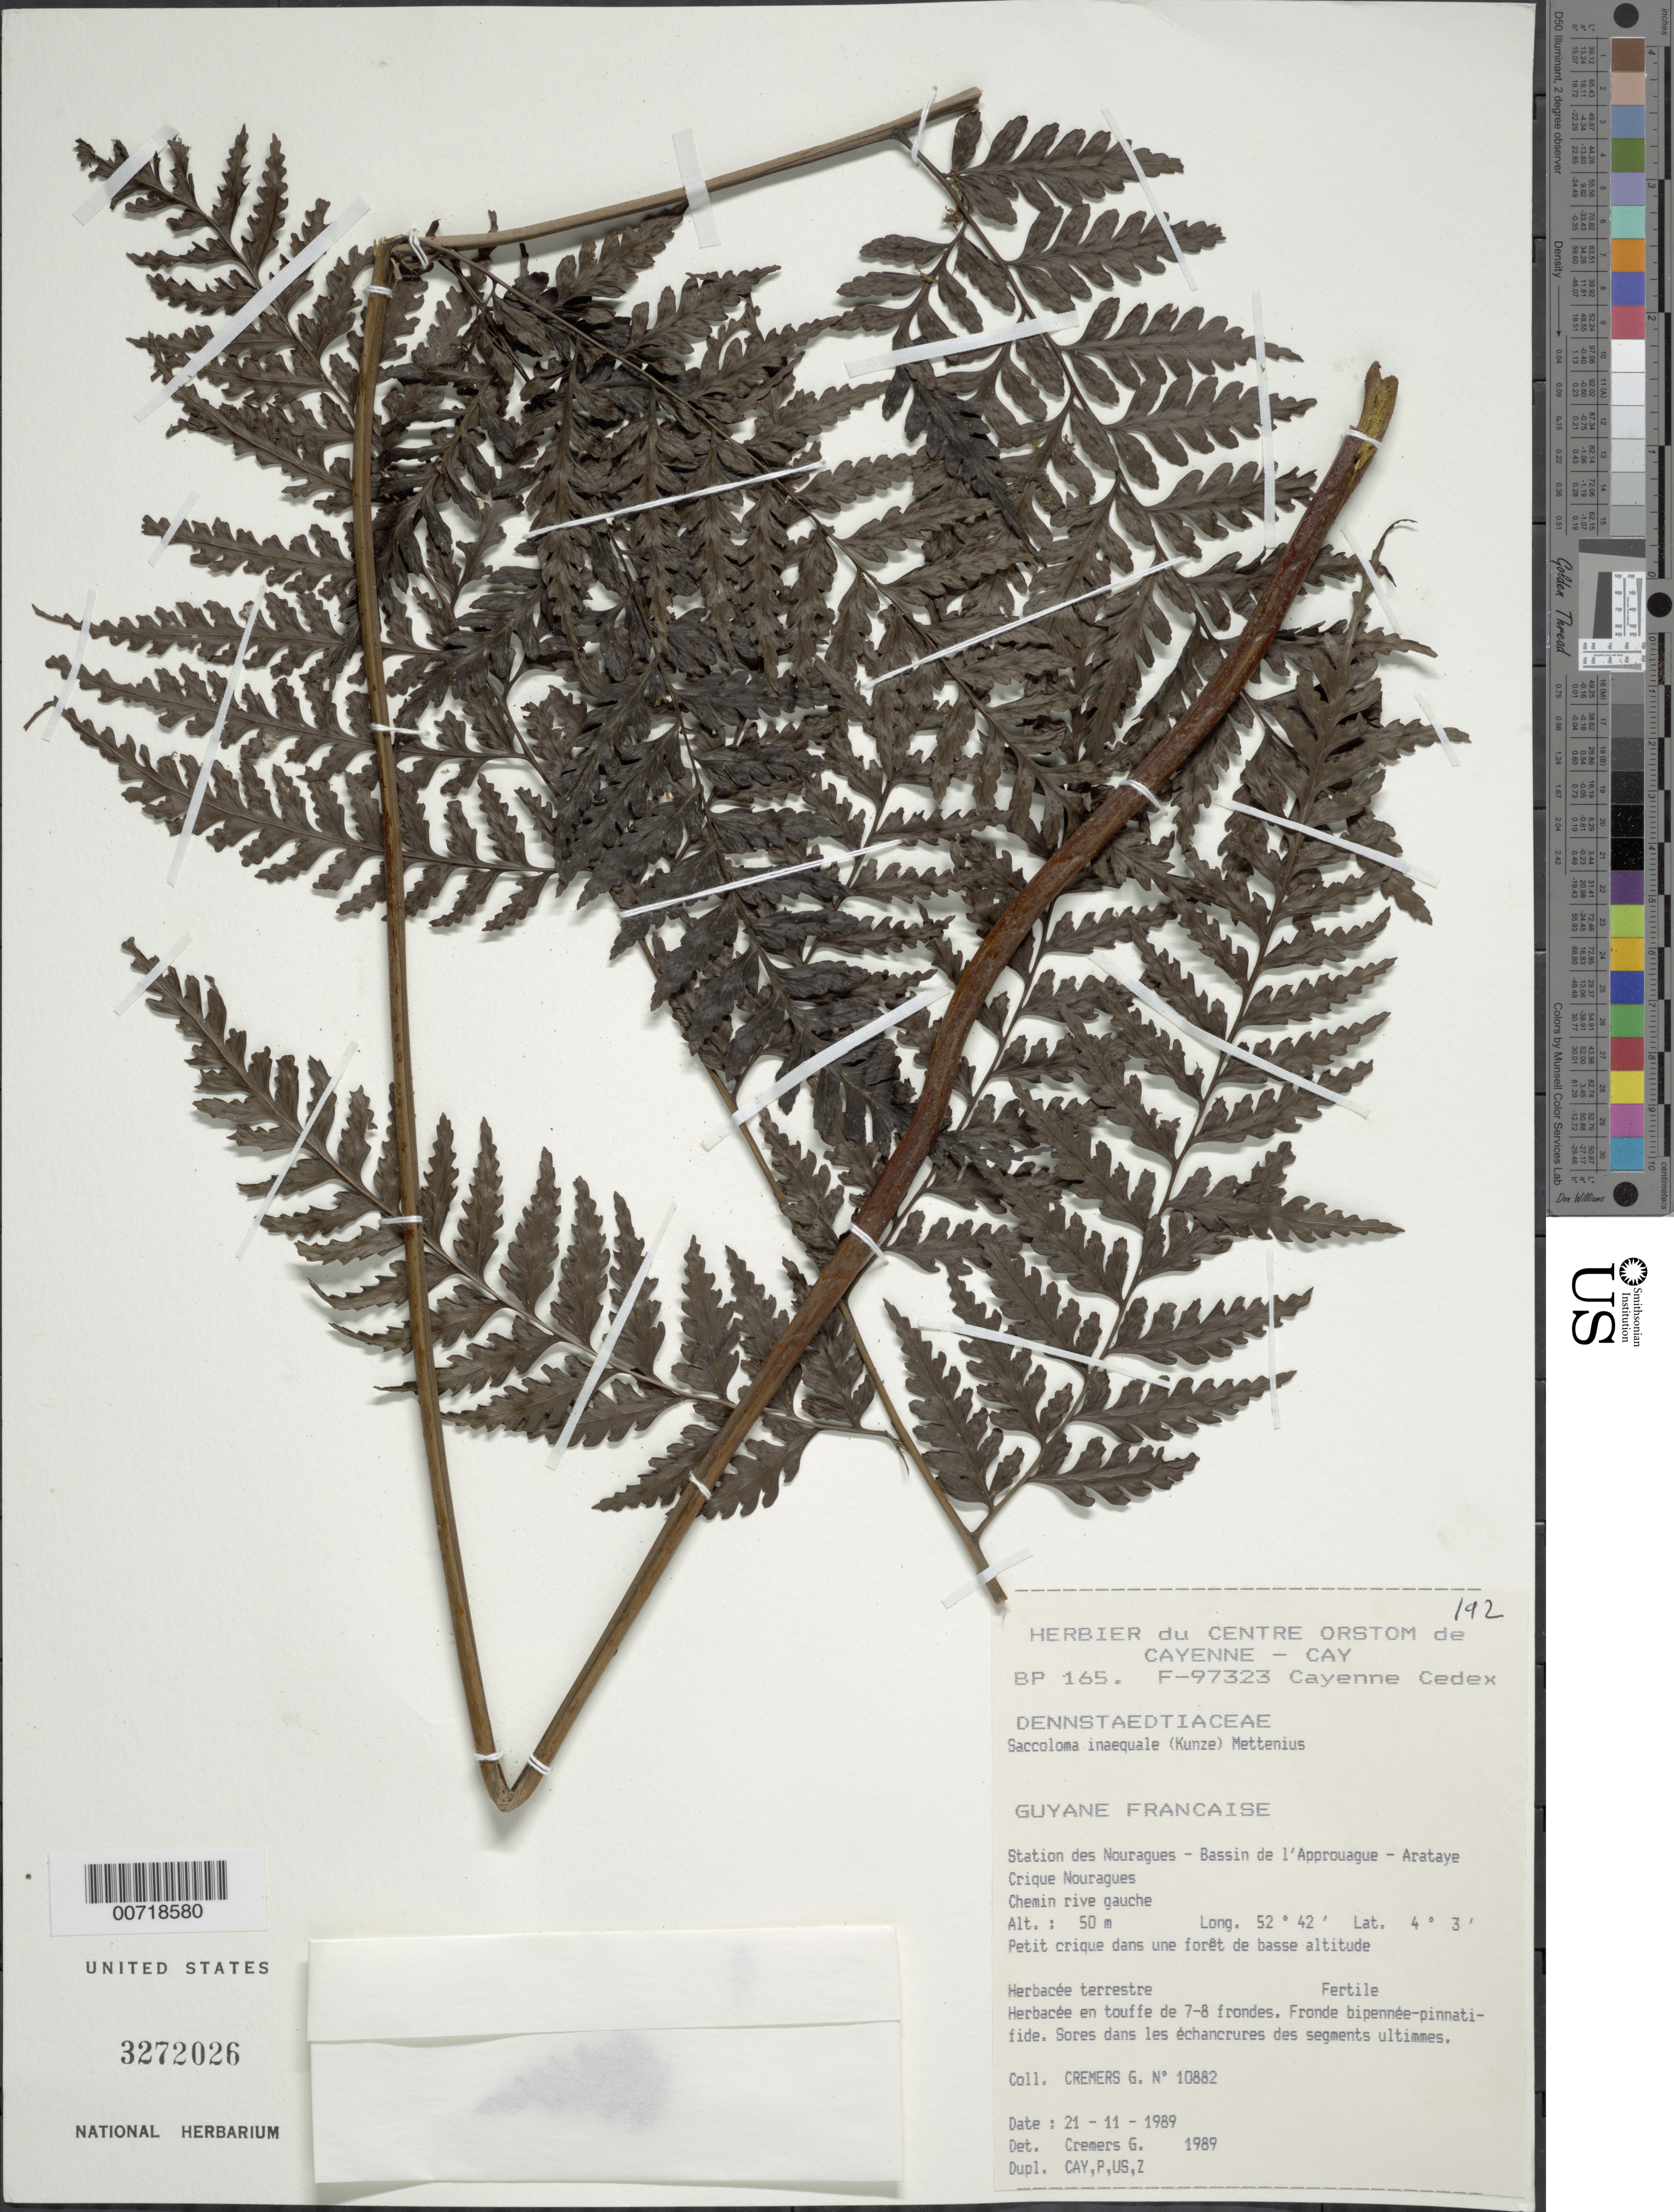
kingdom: Plantae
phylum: Tracheophyta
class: Polypodiopsida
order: Polypodiales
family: Saccolomataceae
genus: Saccoloma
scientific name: Saccoloma inaequale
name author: (Kunze) Mett.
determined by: Cremers, Georges A.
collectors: G. Cremers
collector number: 10882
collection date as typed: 21-Nov-89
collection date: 1989-11-21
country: French Guiana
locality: Station des Nouragues, Bassin de l'Approuague, Arataye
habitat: Small creek, low forest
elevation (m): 90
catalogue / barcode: US 3272026